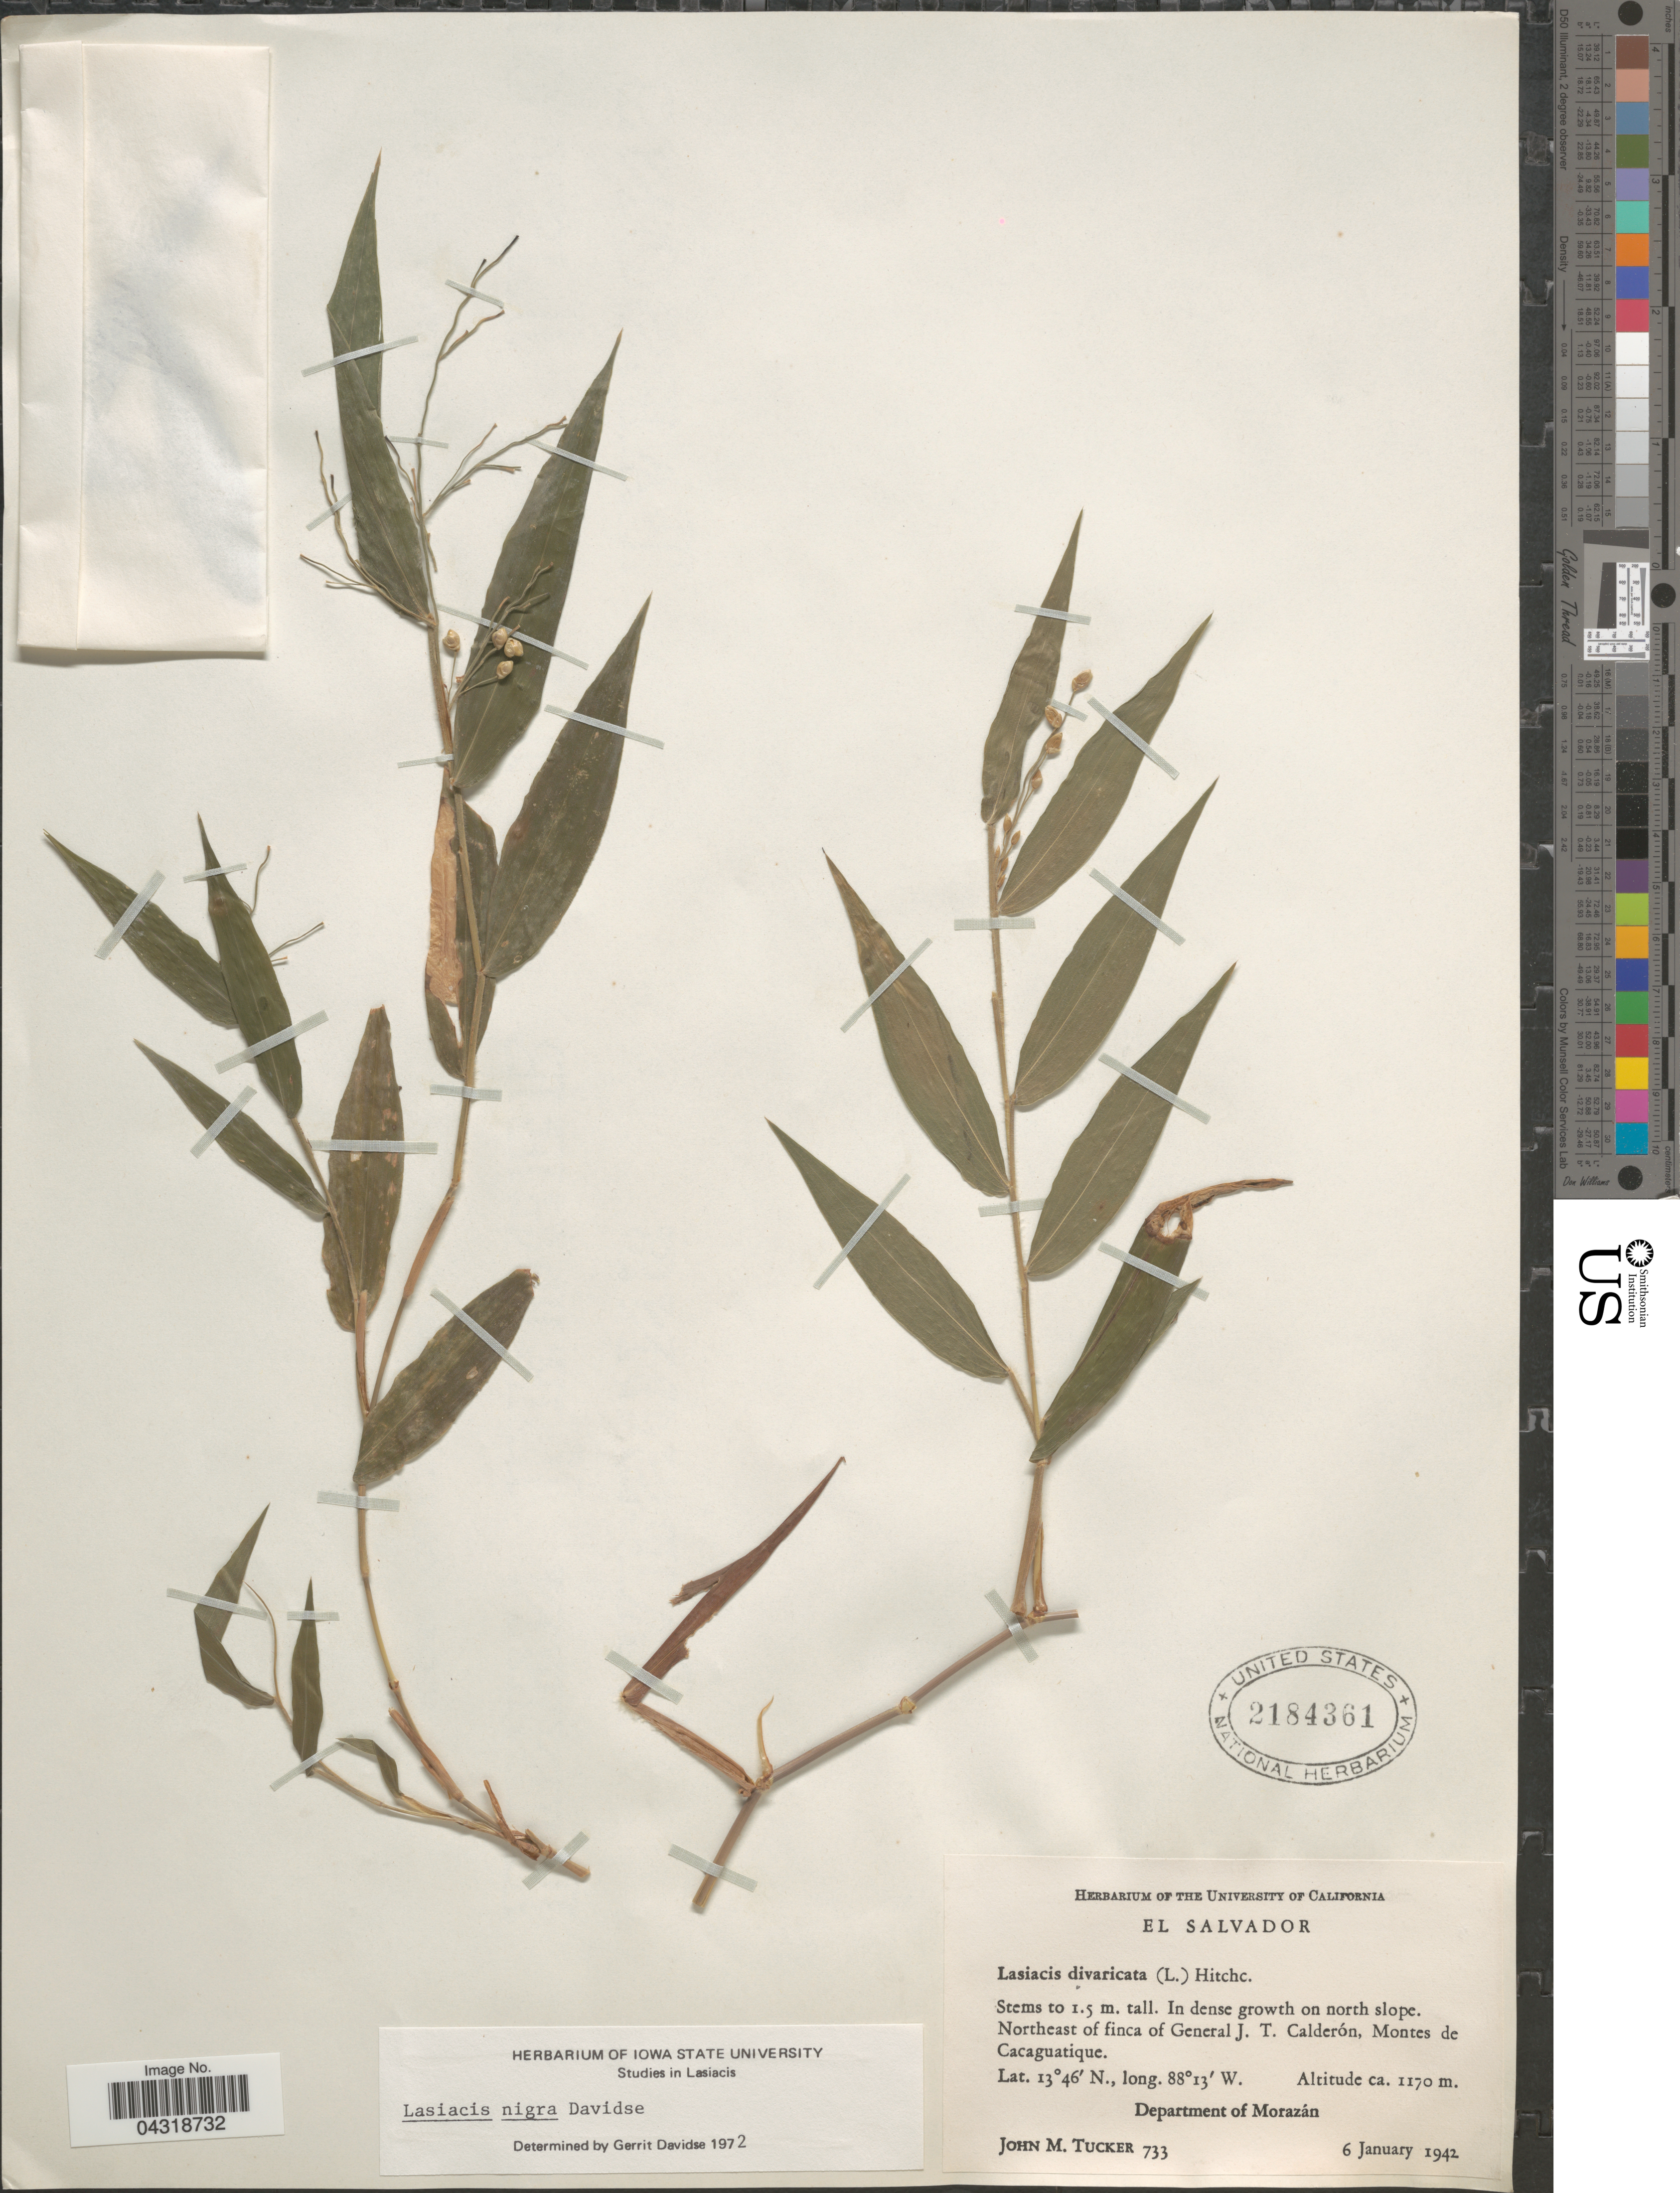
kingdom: Plantae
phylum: Tracheophyta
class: Liliopsida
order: Poales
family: Poaceae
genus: Lasiacis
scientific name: Lasiacis oaxacensis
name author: (Steud.) Hitchc.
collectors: J. M. Tucker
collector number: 733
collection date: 1942-01-06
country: El Salvador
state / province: Morazan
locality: Northeast of finca of General J.T. Calderón, Montes de Cacaquatique. Department of Morazán.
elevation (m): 1170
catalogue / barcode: US 2184361